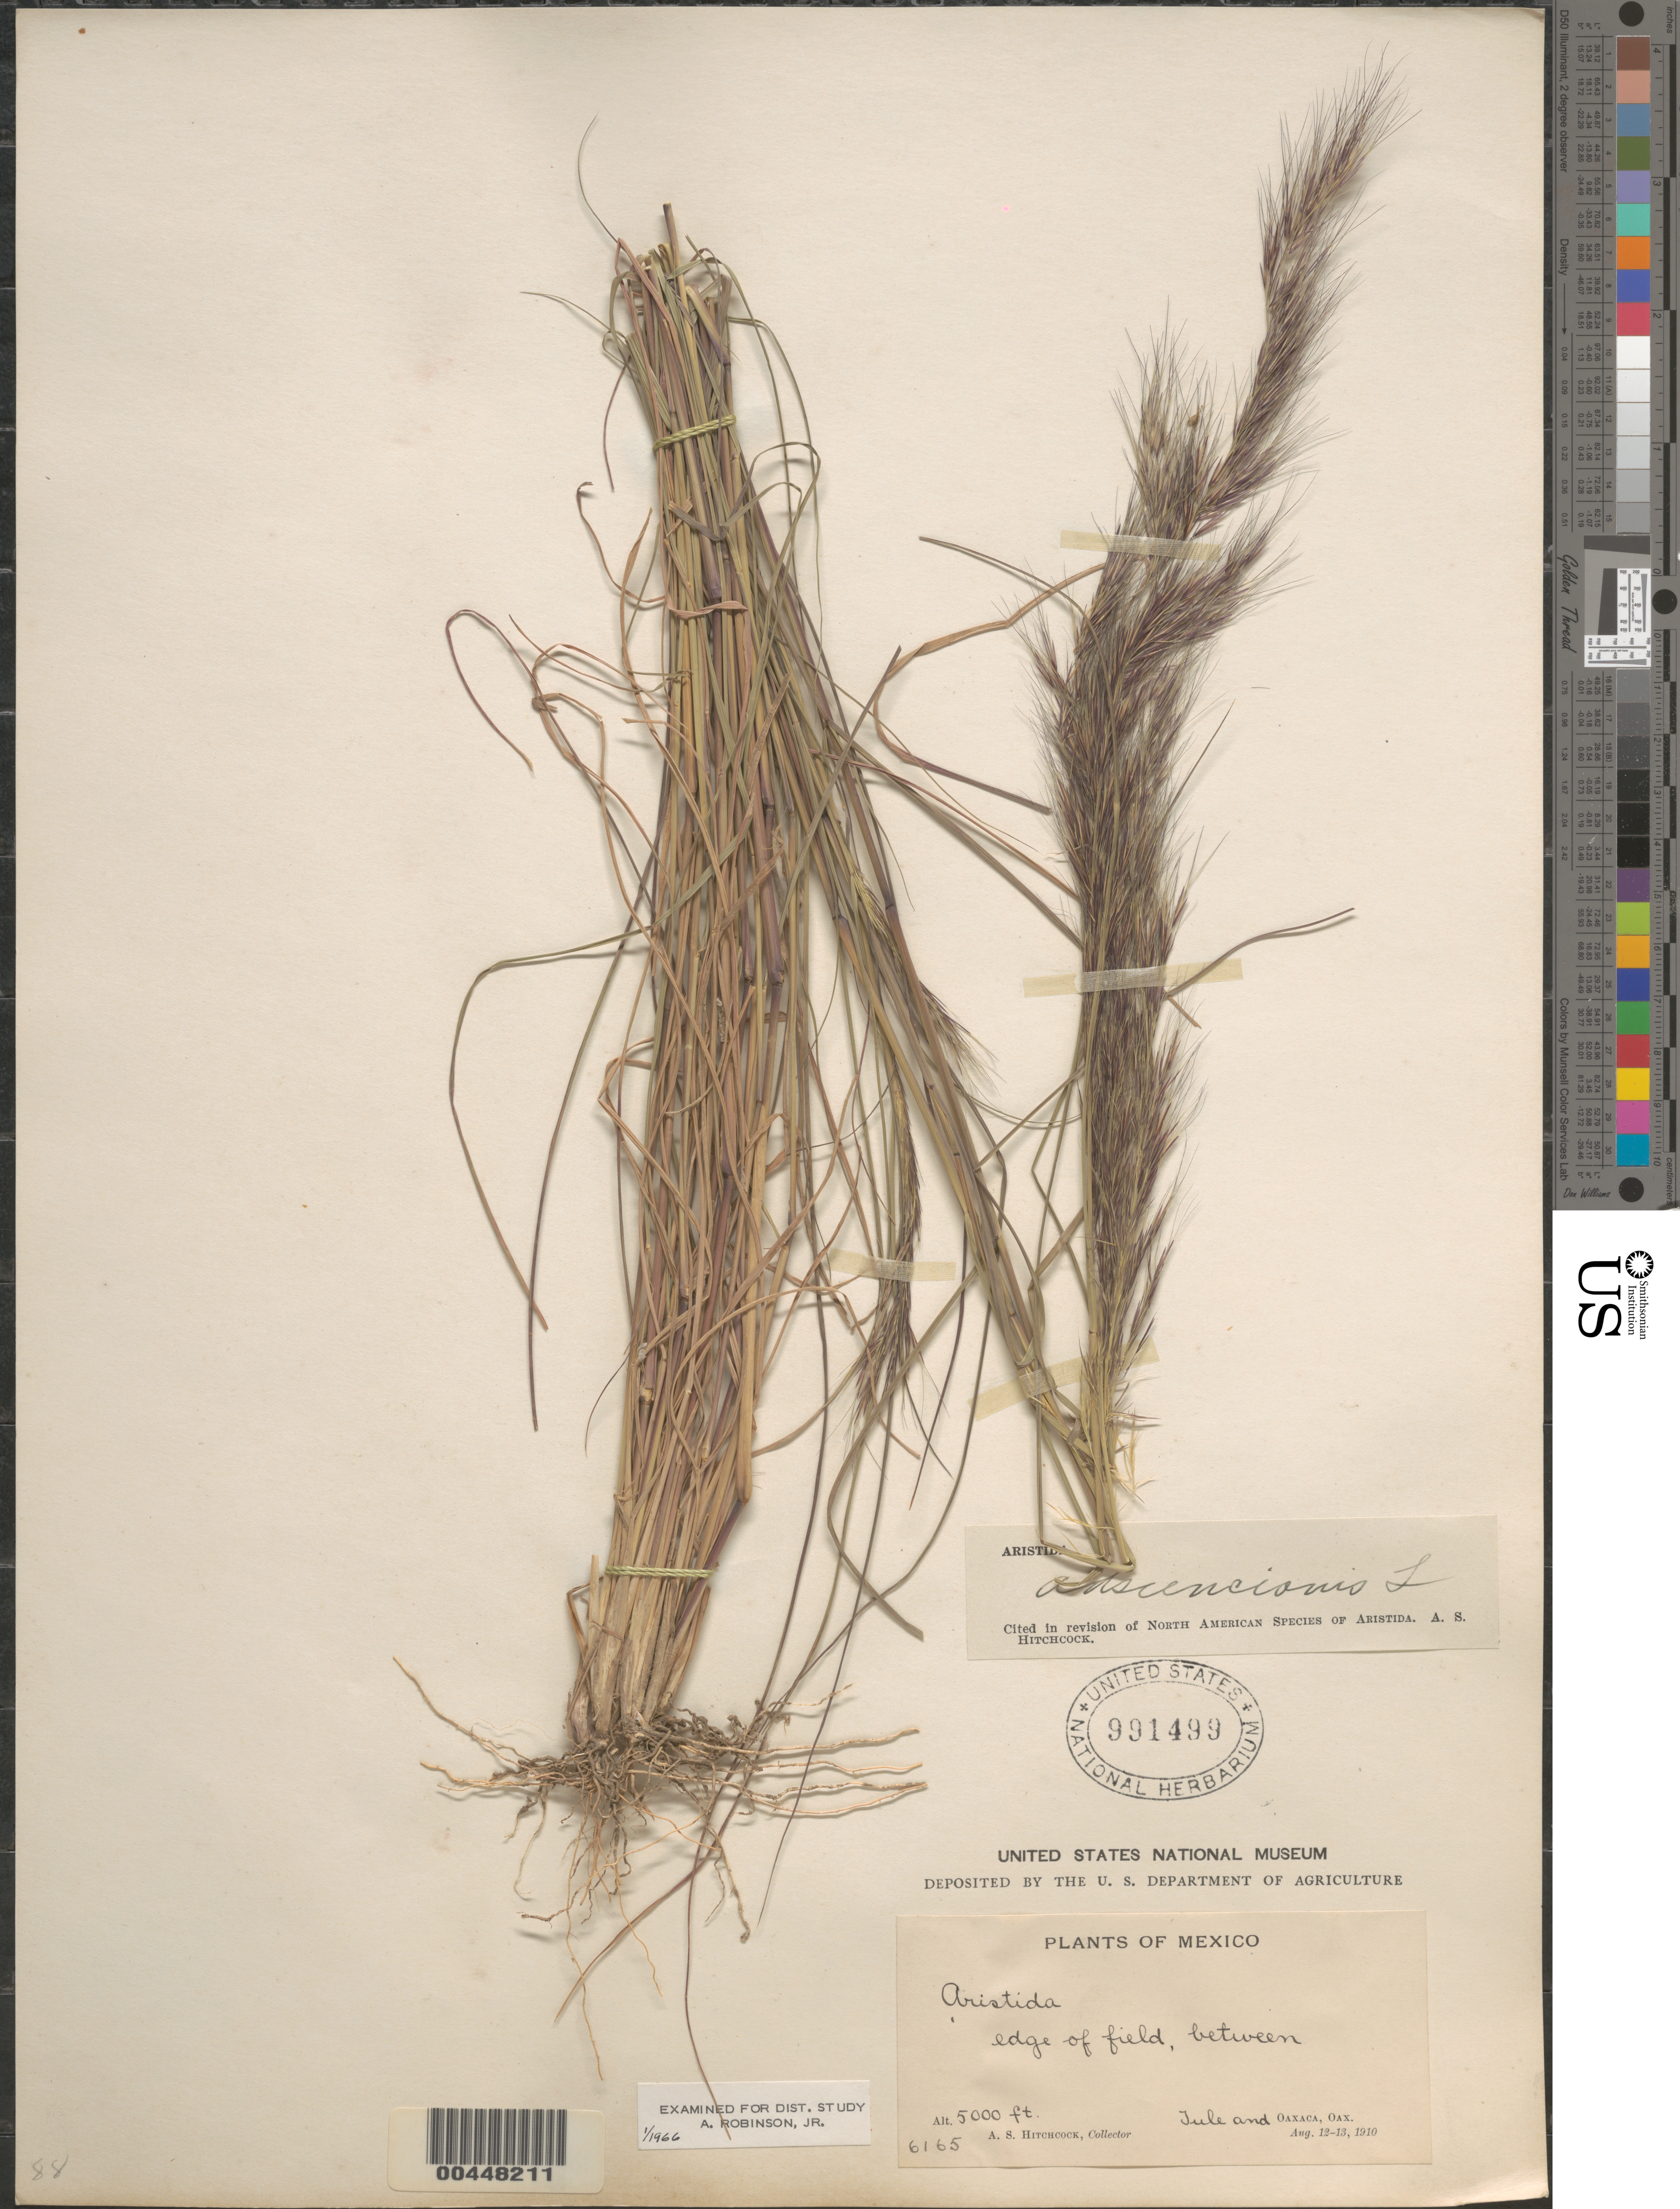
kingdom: Plantae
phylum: Tracheophyta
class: Liliopsida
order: Poales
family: Poaceae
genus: Aristida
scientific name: Aristida adscensionis var. nigrescens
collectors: A. S. Hitchcock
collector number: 6165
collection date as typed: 12 Aug 1910 to 13 Aug 1910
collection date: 1910-08-12/1910-08-13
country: Mexico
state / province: Oaxaca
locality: Between Tule and Oaxaca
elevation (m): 1524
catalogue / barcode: US 991499